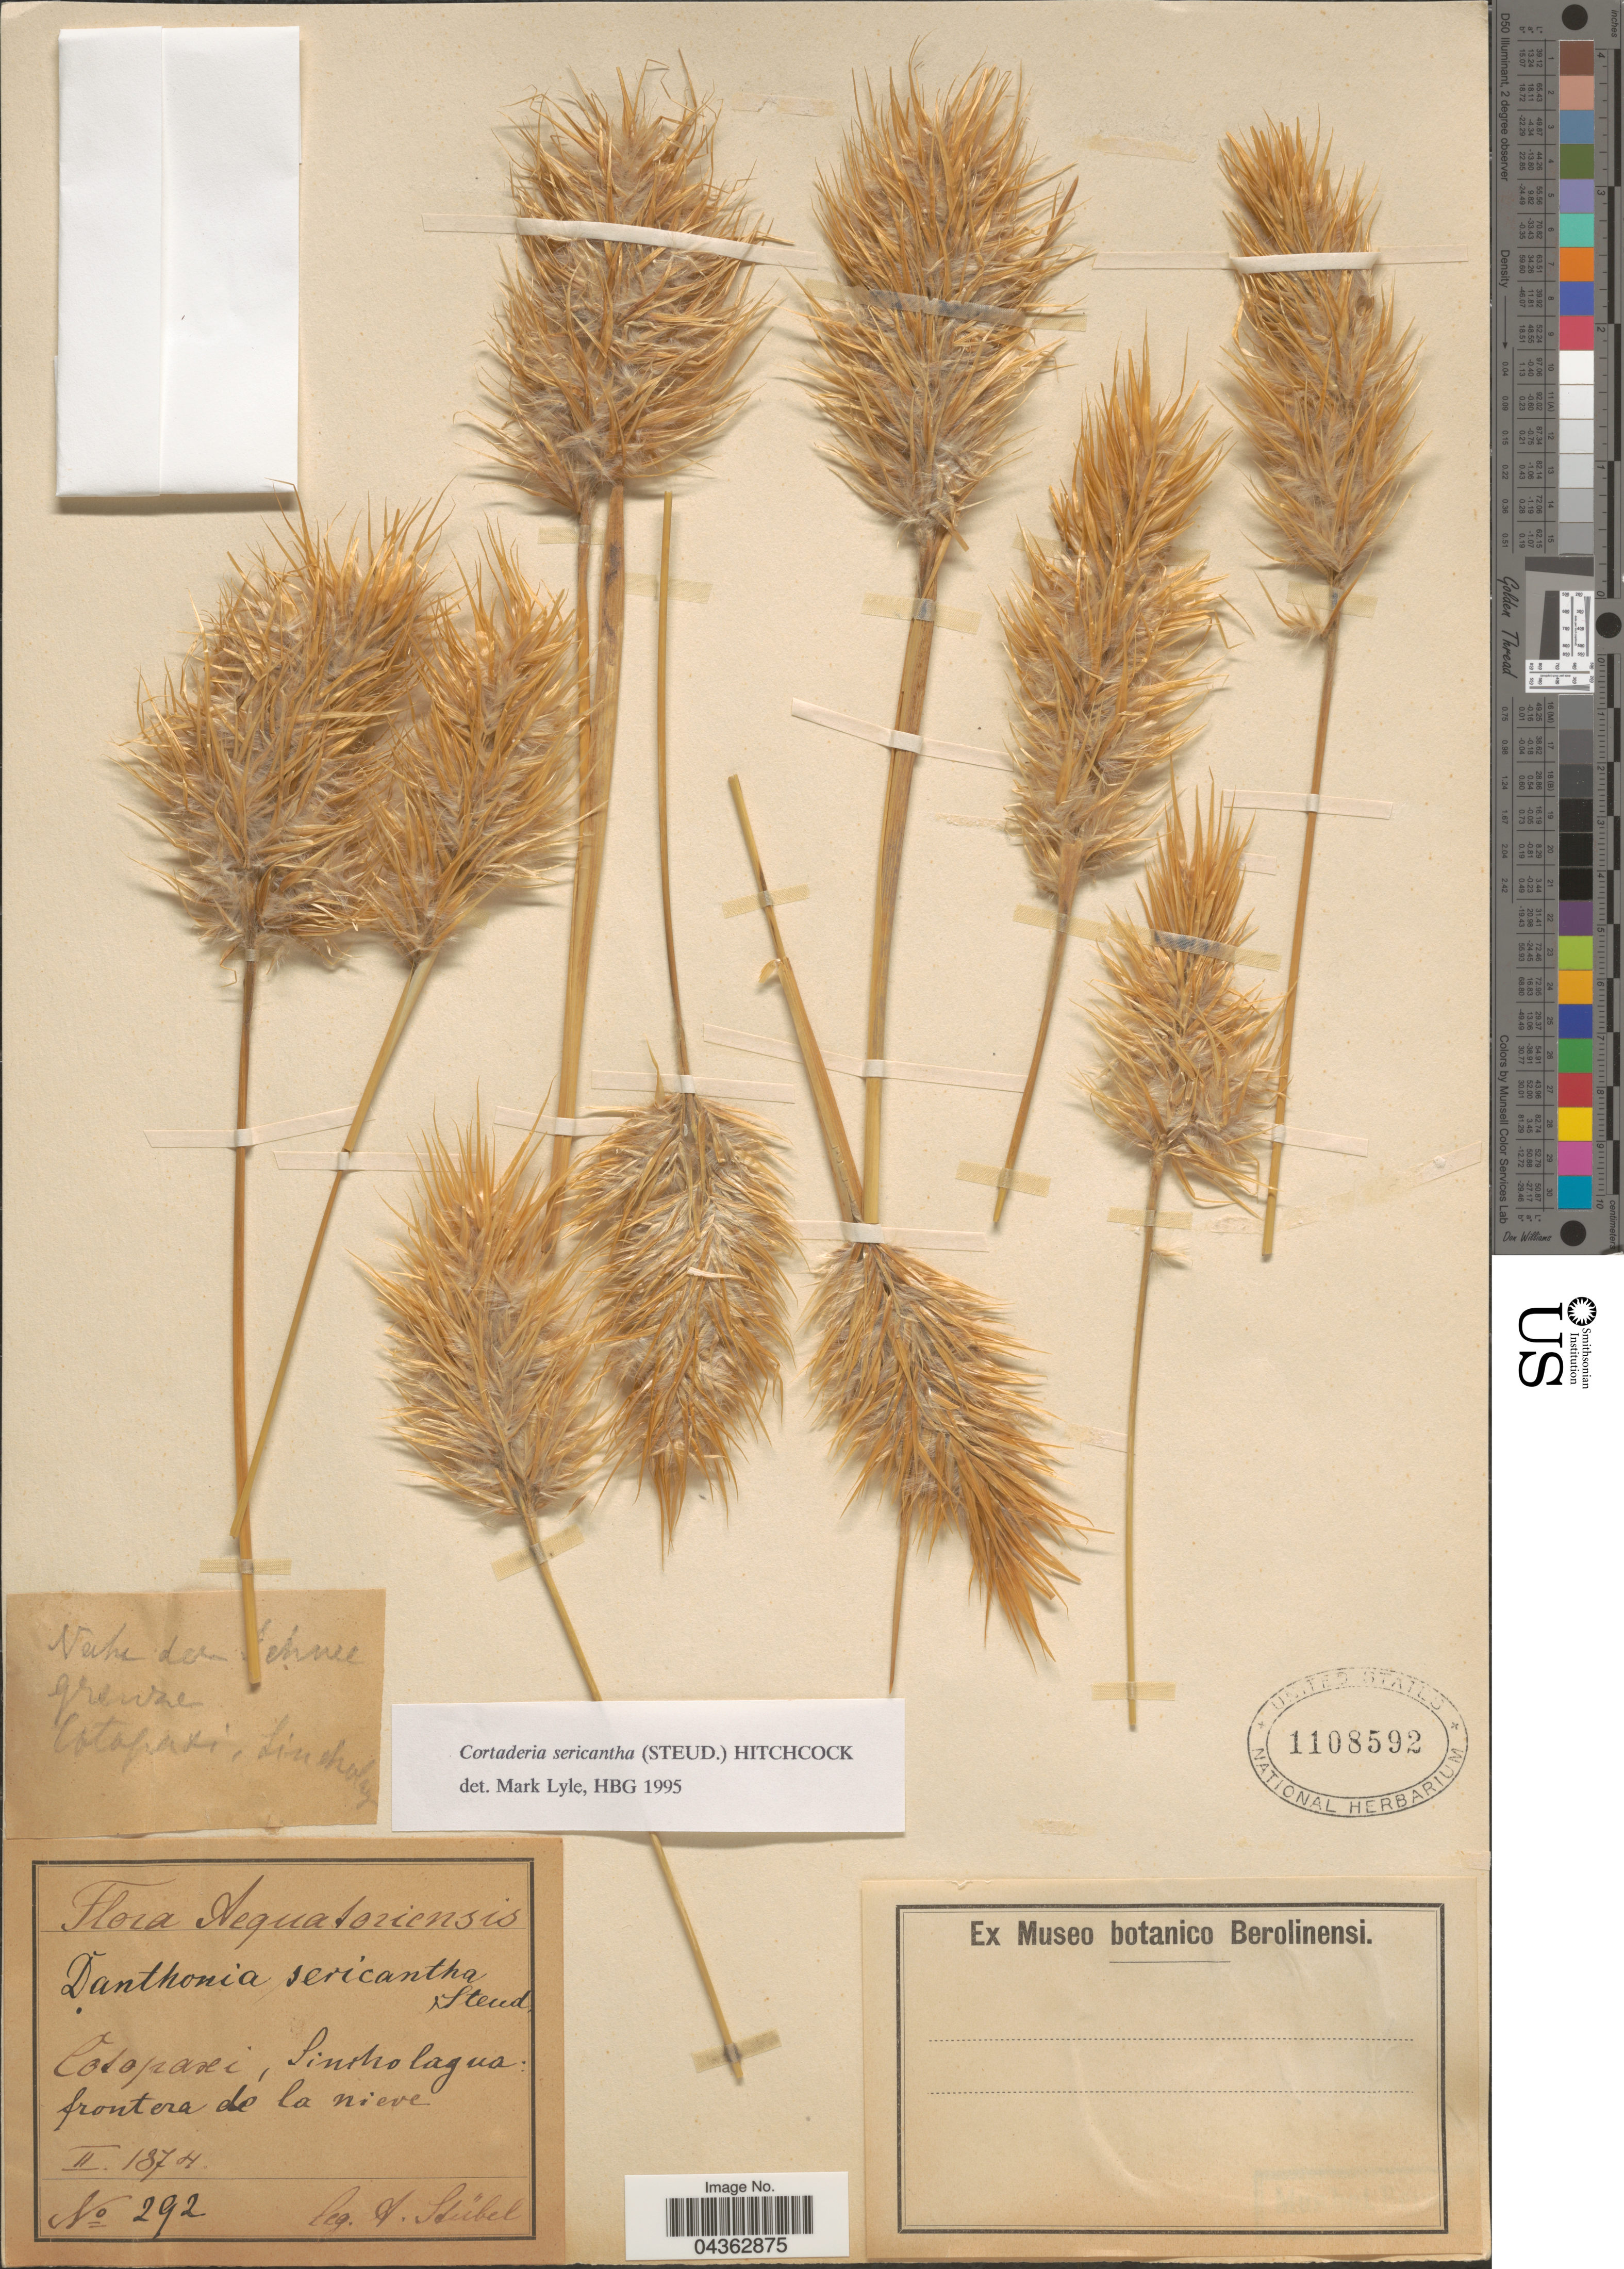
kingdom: Plantae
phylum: Tracheophyta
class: Liliopsida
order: Poales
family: Poaceae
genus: Cortaderia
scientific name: Cortaderia sericantha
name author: (Steud.) Hitchc.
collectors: A. Stübel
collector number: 292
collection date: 1874-02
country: Ecuador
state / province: Cotopaxi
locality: Aequatoriensis. Sincholagua frontera de la nieve.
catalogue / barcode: US 1108592